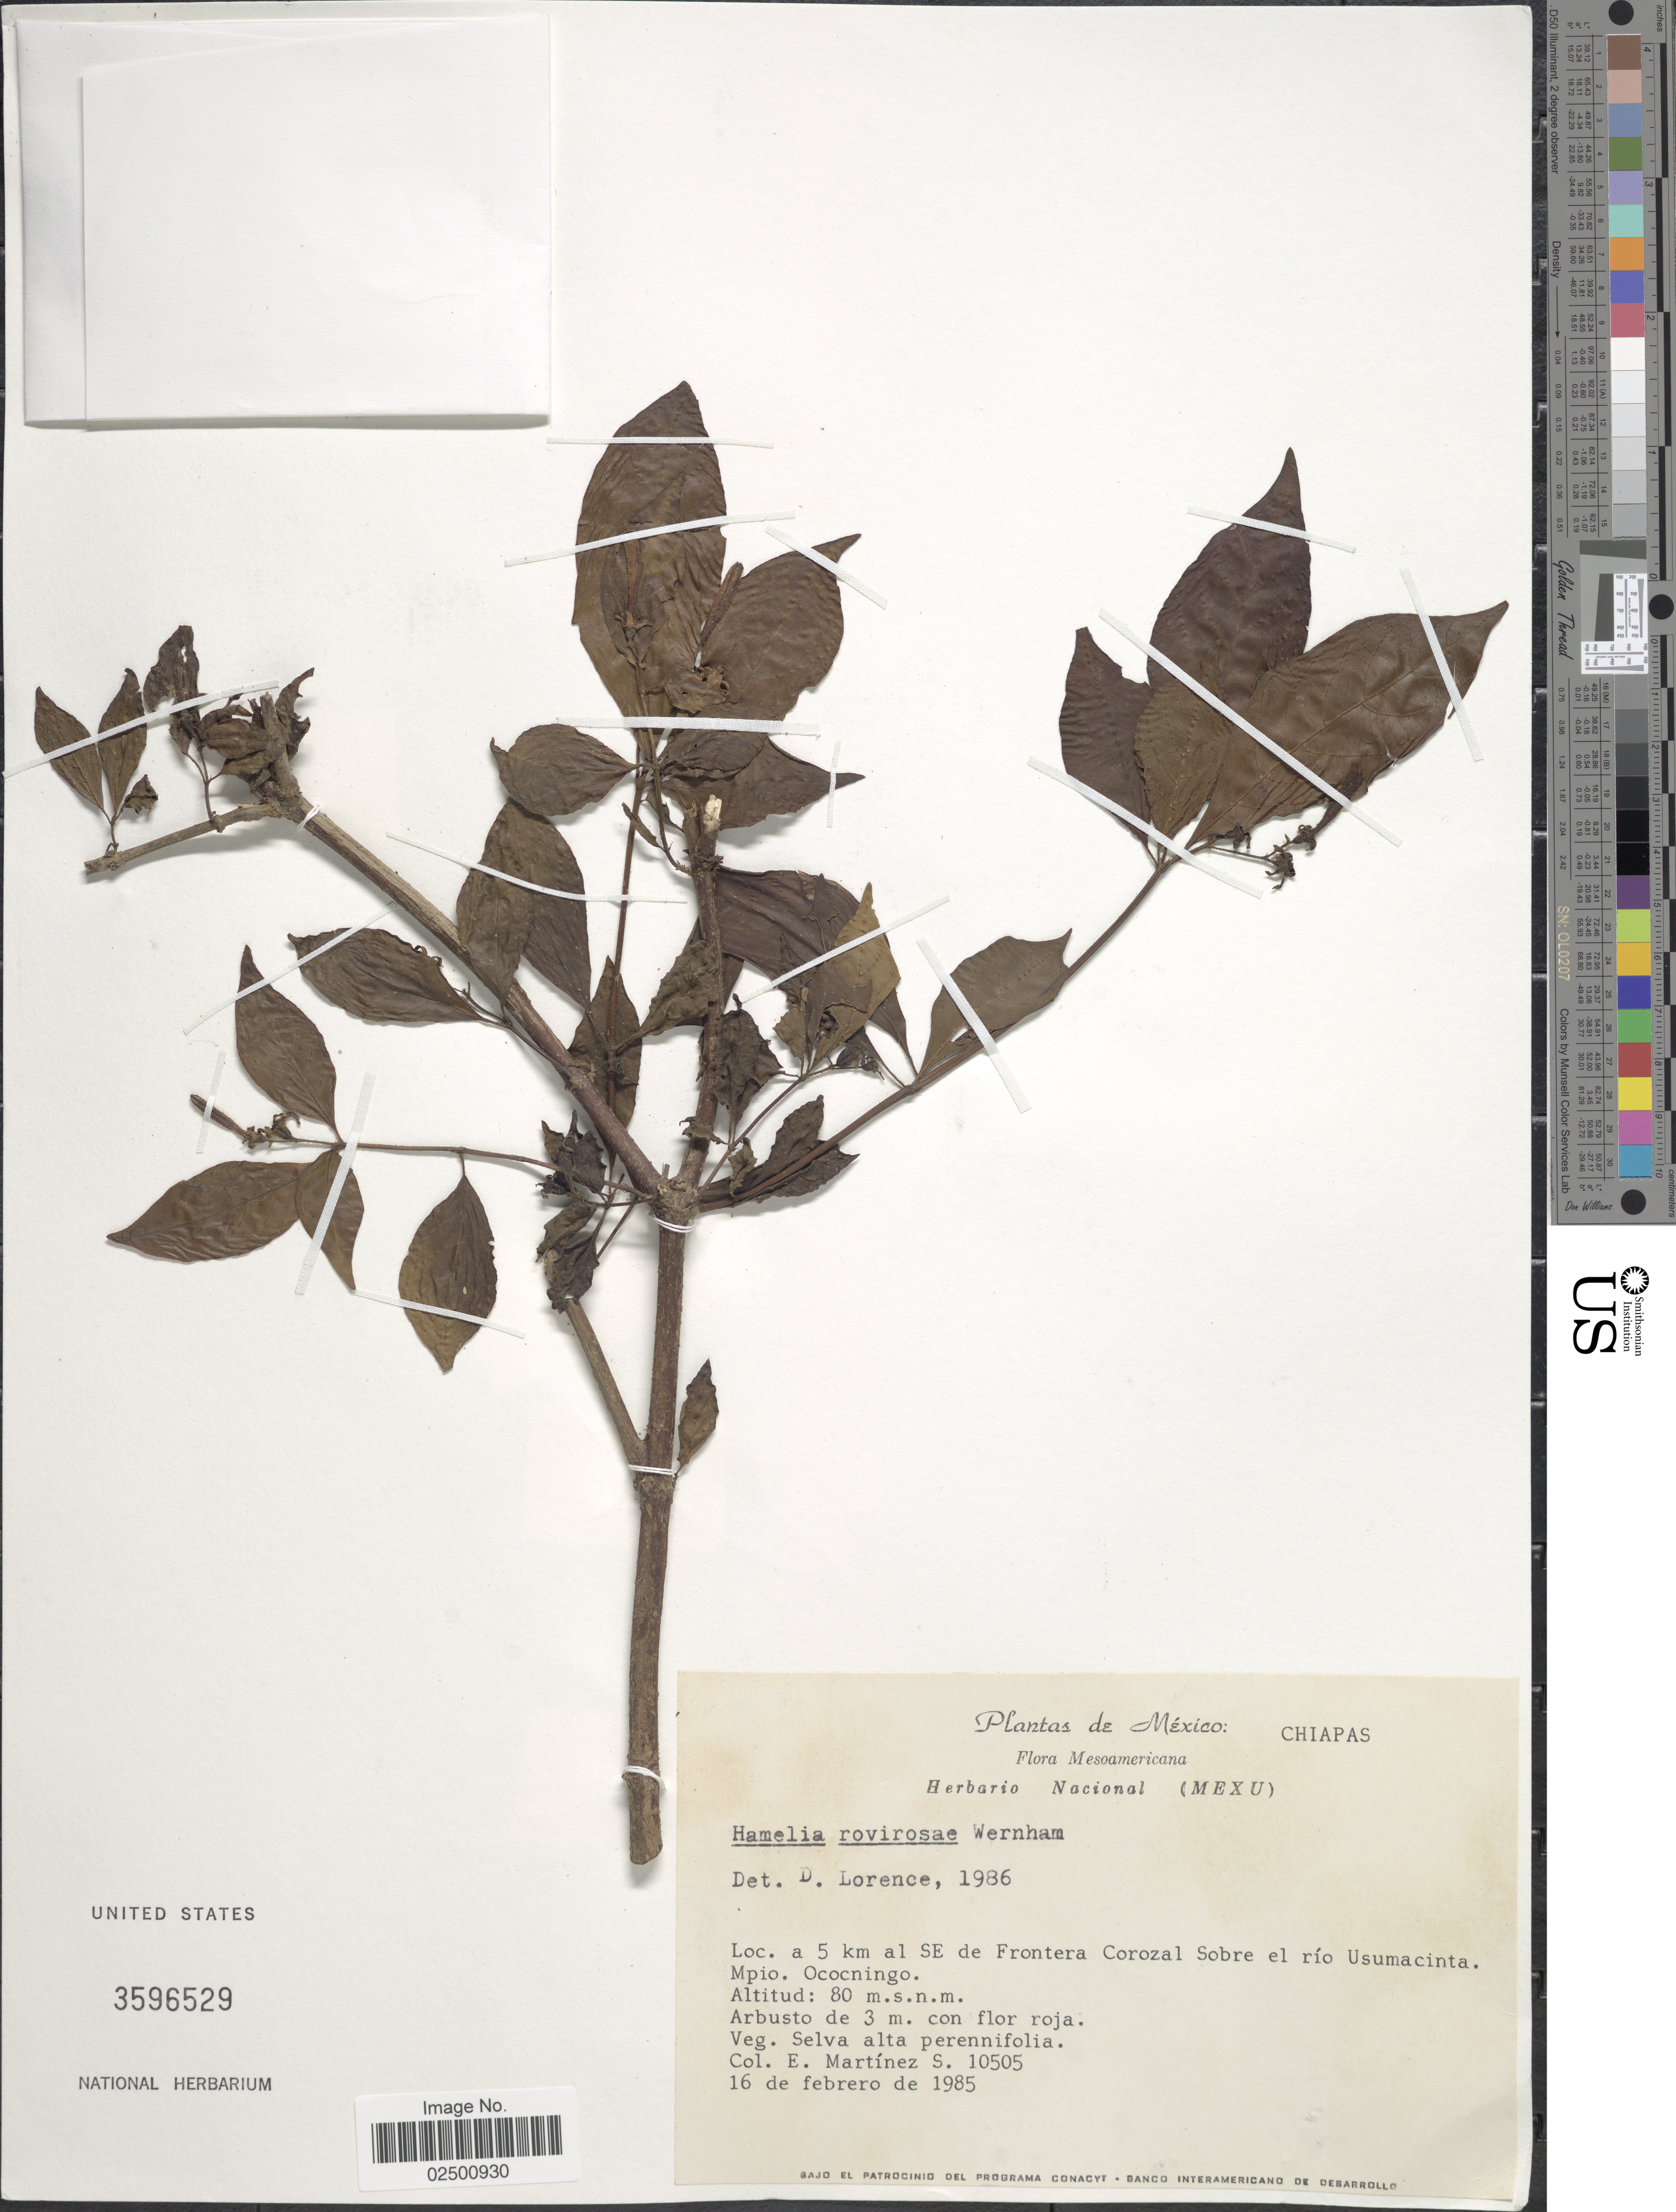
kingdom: Plantae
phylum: Tracheophyta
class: Magnoliopsida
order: Gentianales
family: Rubiaceae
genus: Hamelia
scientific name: Hamelia rovirosae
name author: Wernham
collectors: E. M. Martínez S.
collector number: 10505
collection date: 1985-02-16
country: Mexico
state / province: Chiapas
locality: A 5 km al SE de Frontera Corozal Sobre el Rio Usumacinta. Mpio. Ococingo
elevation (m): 80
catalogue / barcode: US 3596529